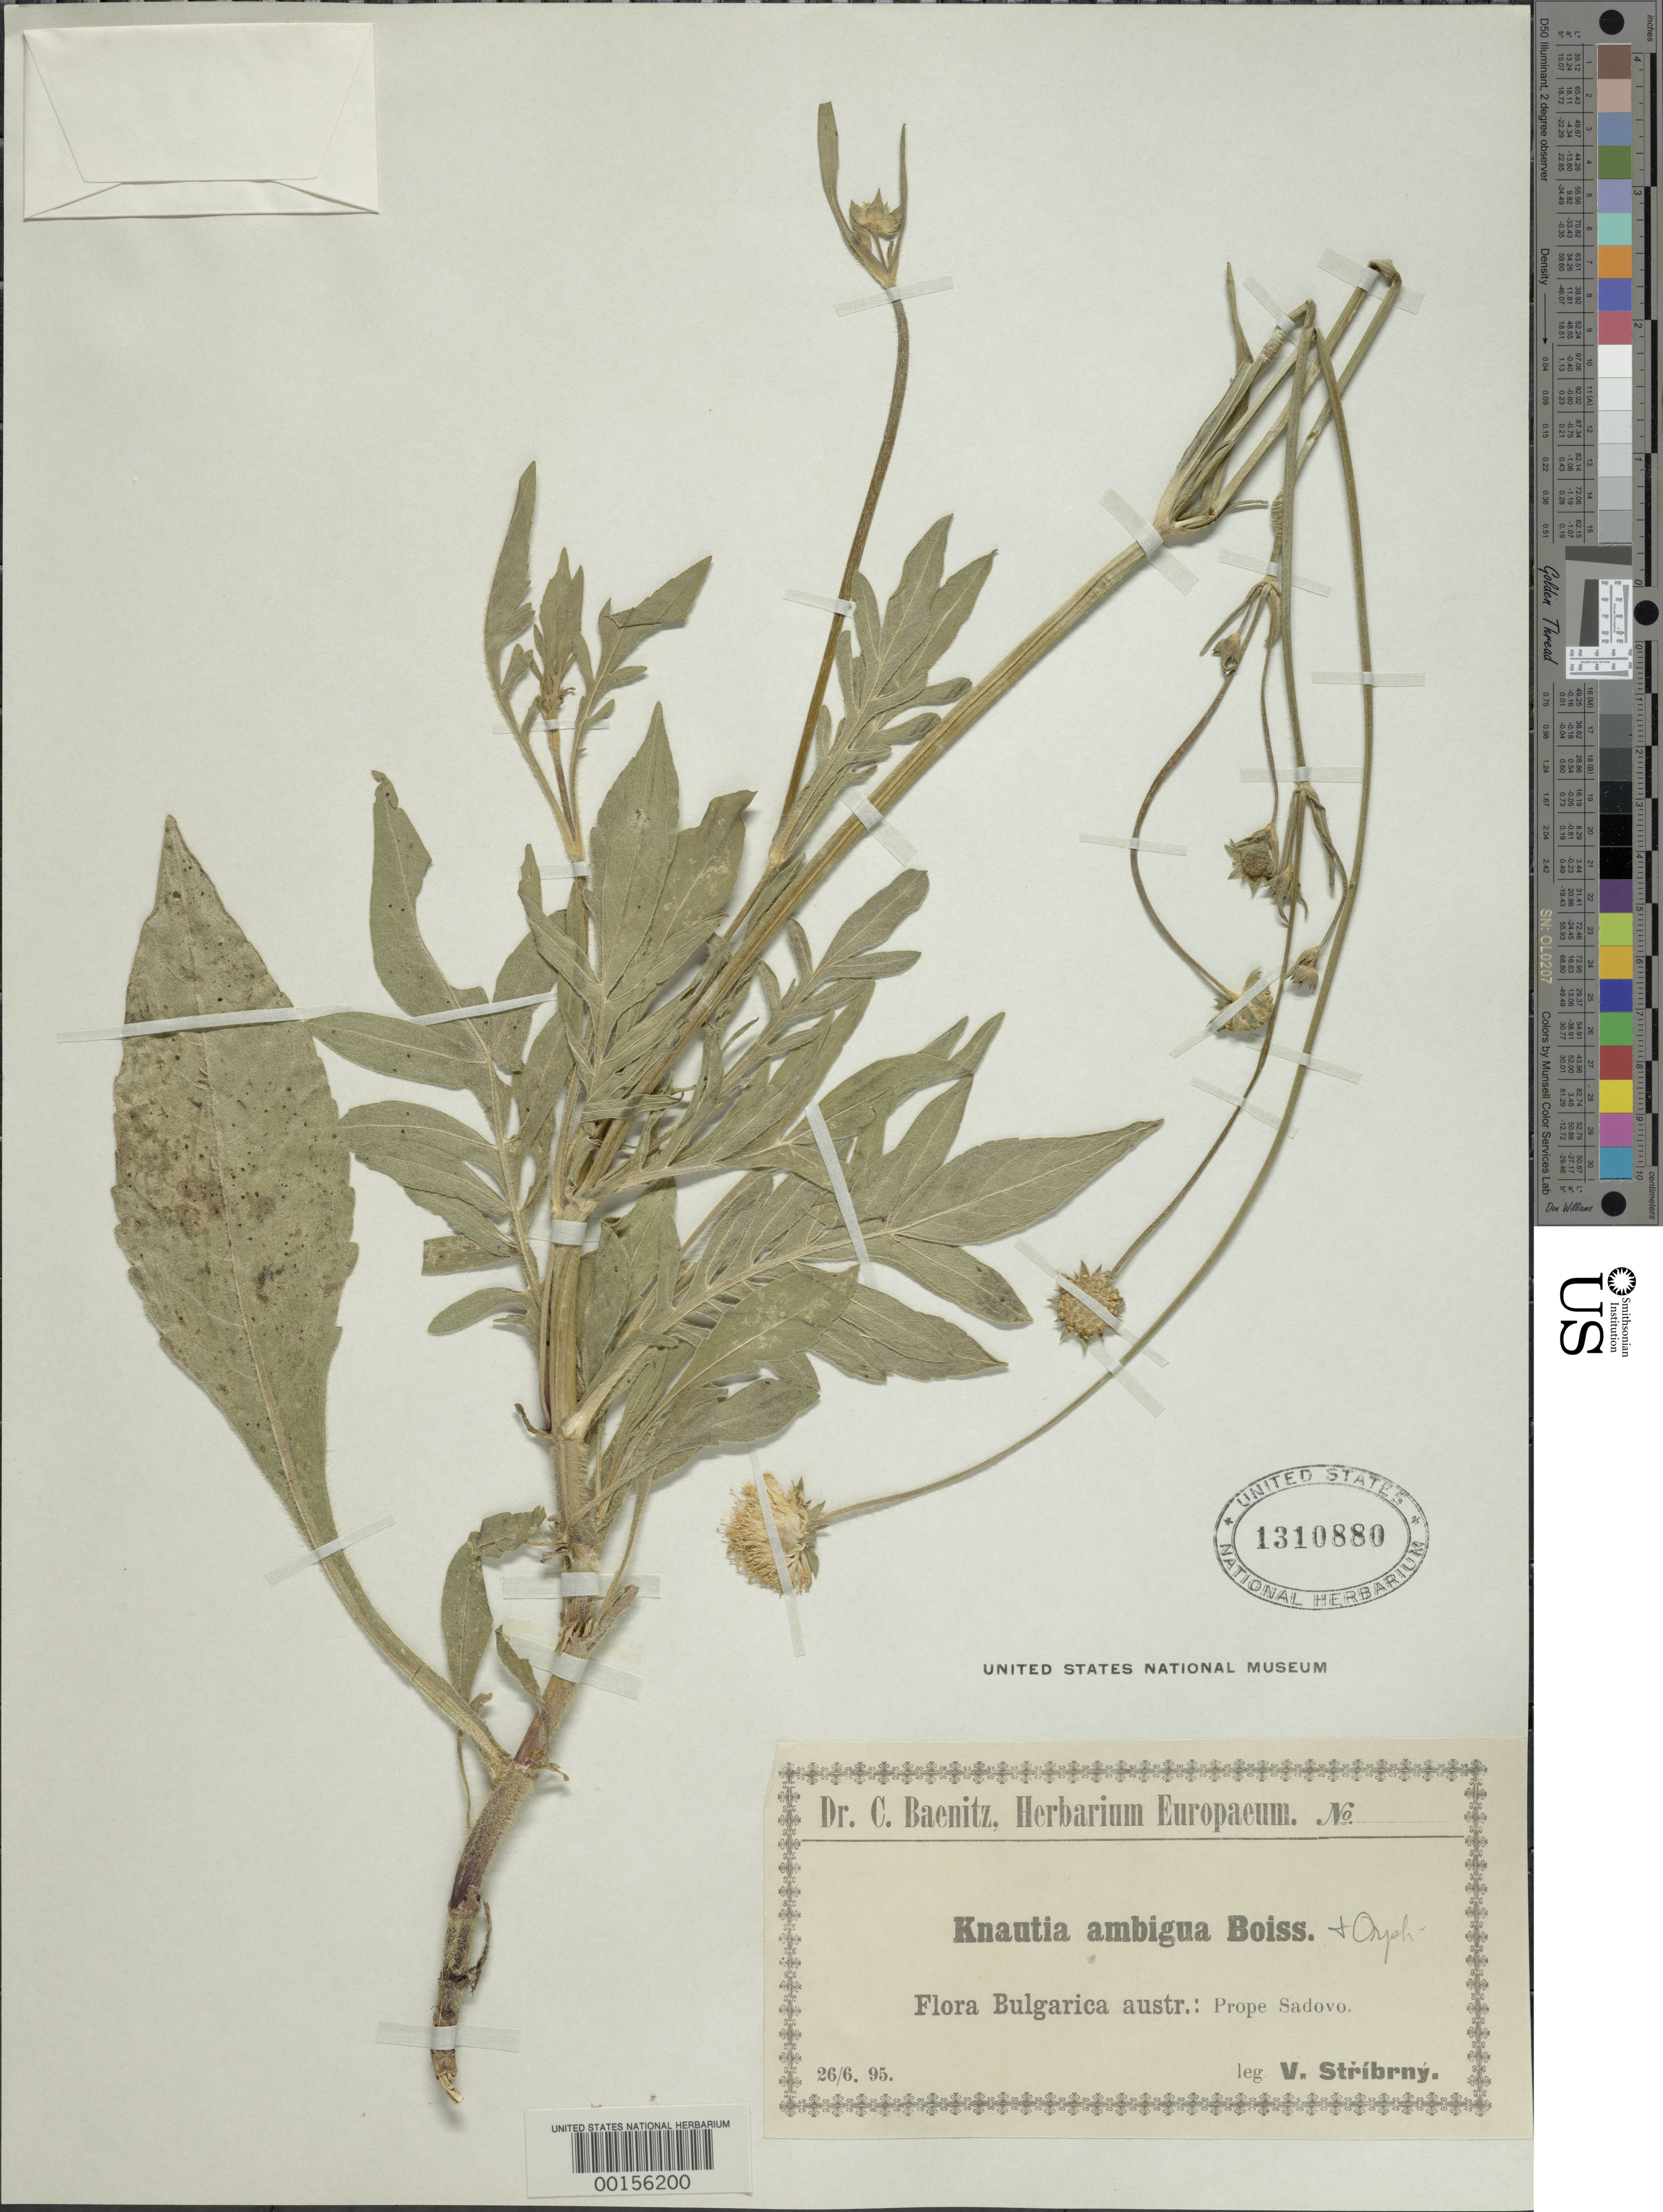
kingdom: Plantae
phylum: Tracheophyta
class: Magnoliopsida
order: Dipsacales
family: Caprifoliaceae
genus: Knautia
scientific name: Knautia ambigua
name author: Boiss. & Orph.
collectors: V. Stribrny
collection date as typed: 26 Jun 1895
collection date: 1895-06-26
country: Bulgaria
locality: Near Sadovo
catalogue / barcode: US 1310880